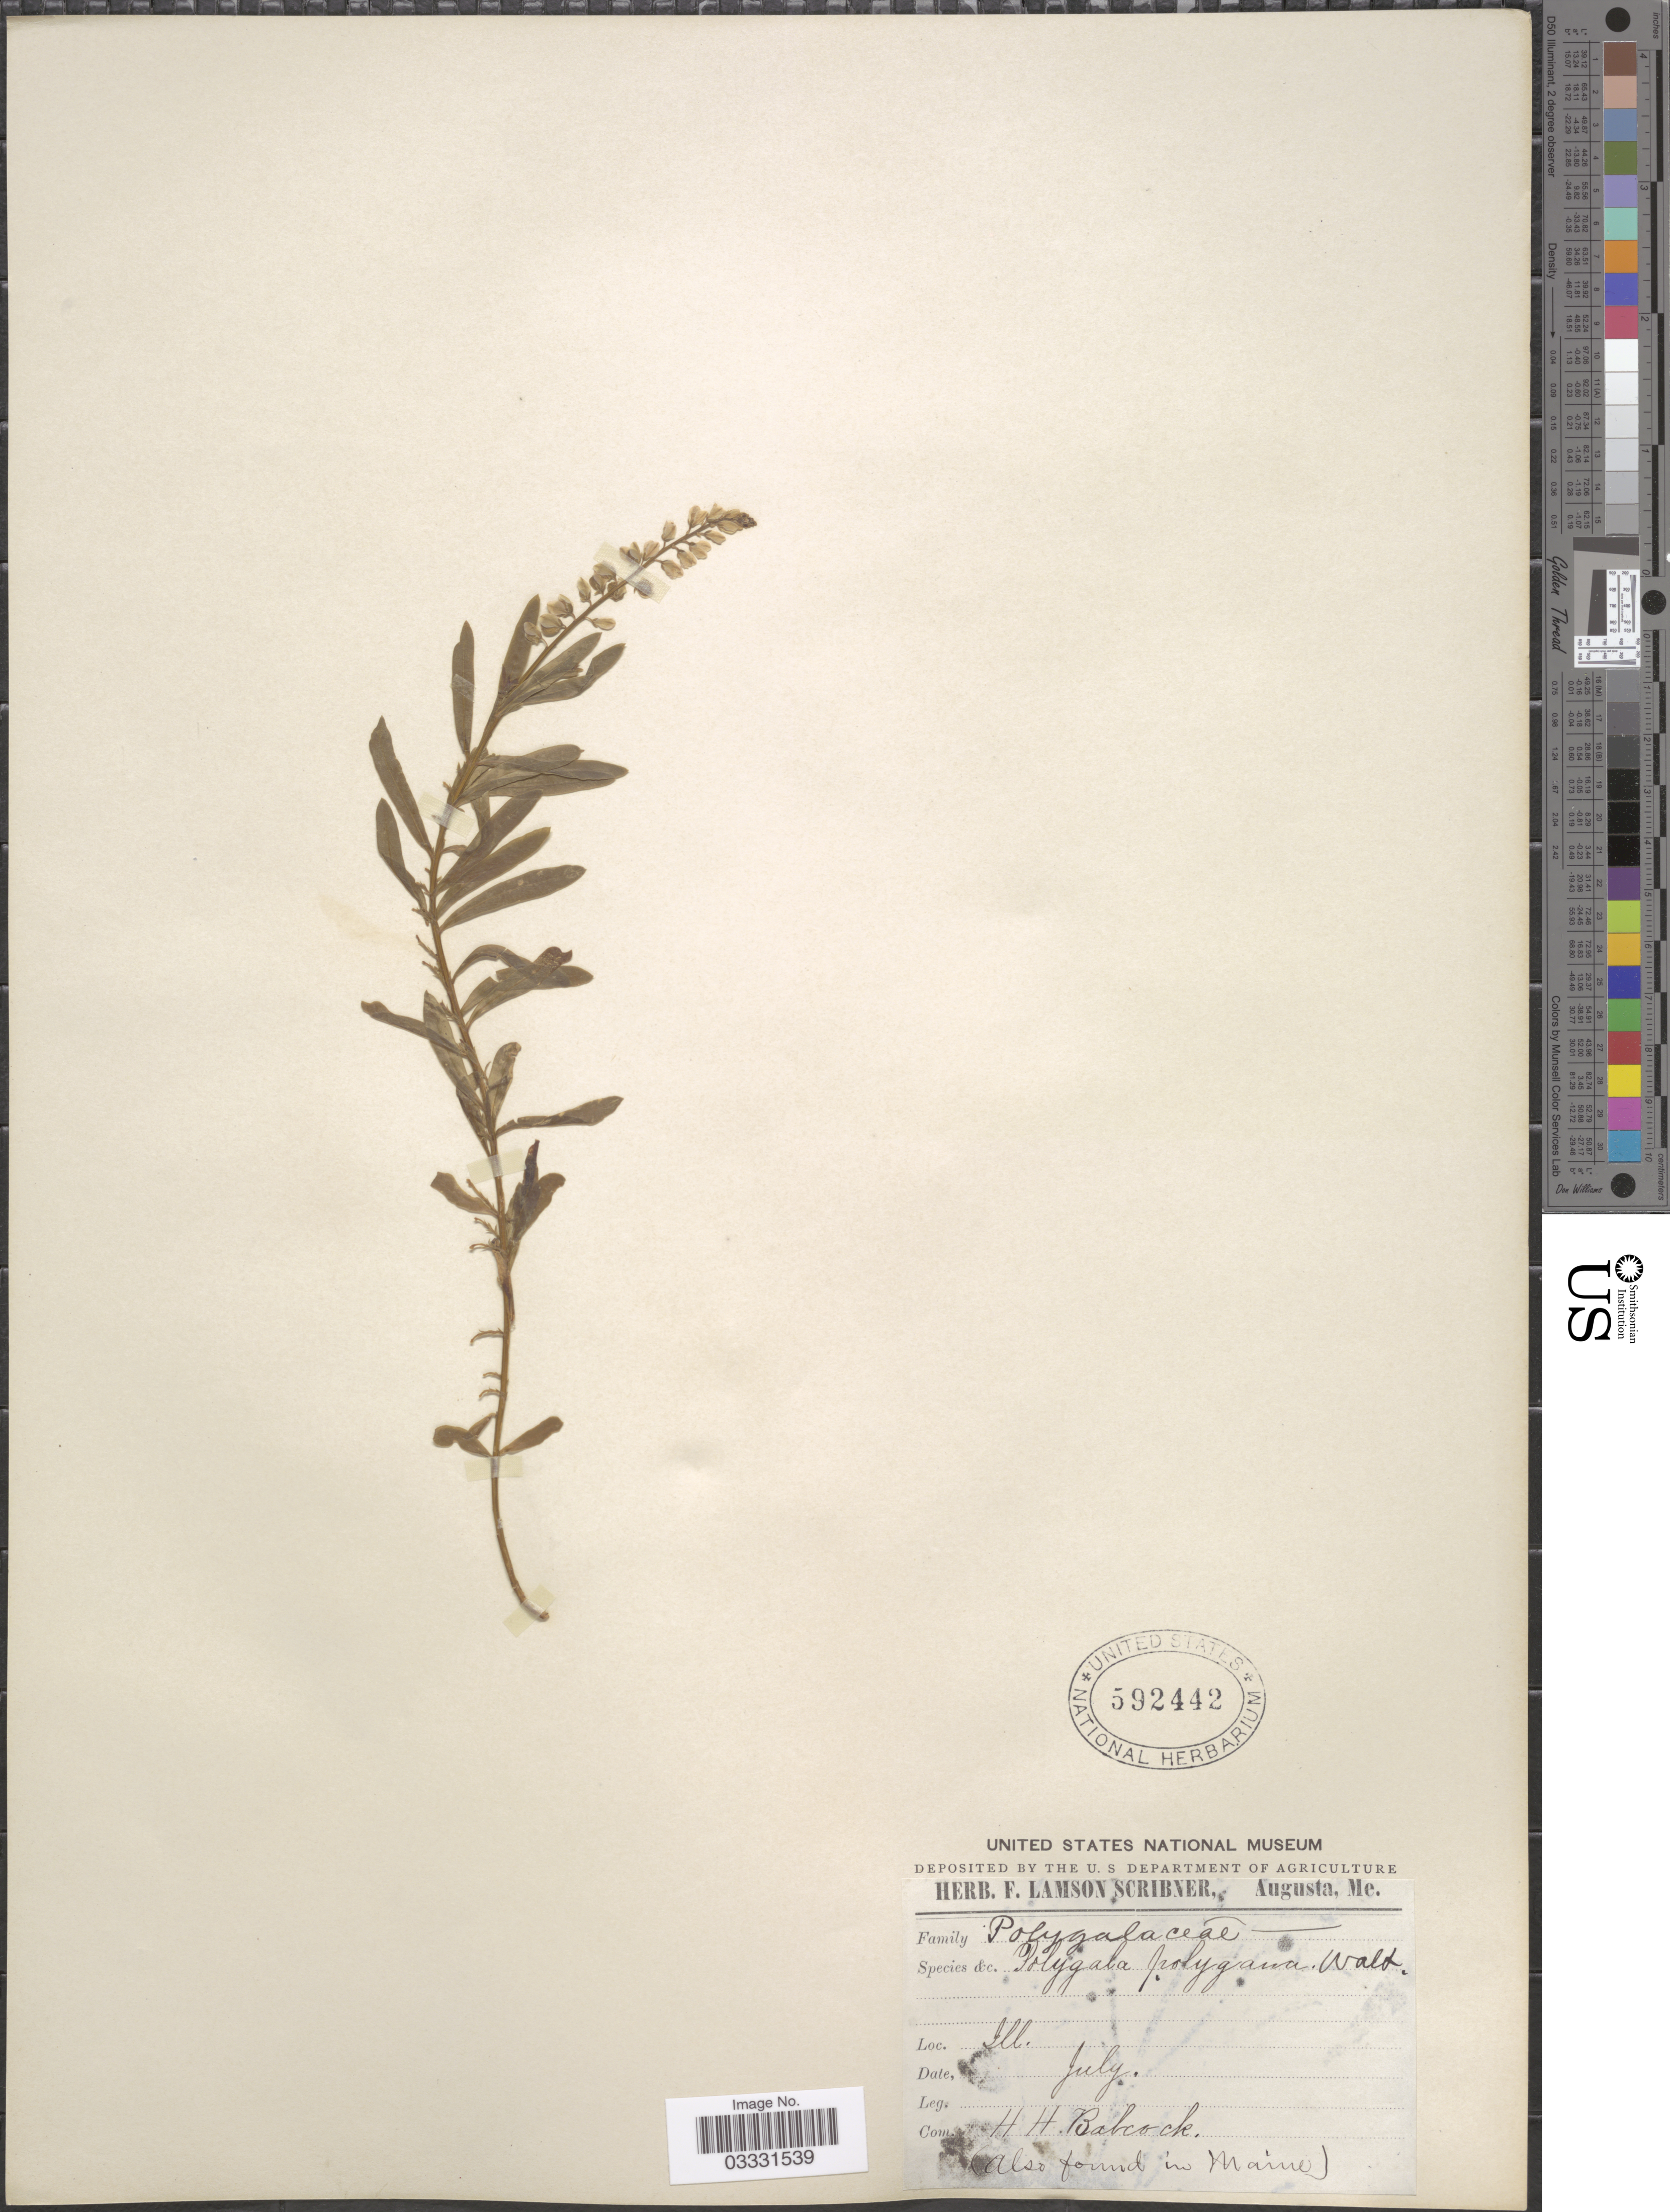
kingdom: Plantae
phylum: Tracheophyta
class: Magnoliopsida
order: Fabales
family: Polygalaceae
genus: Polygala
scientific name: Polygala polygama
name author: Walter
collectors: H. Babcock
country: United States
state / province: Illinois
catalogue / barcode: US 592442